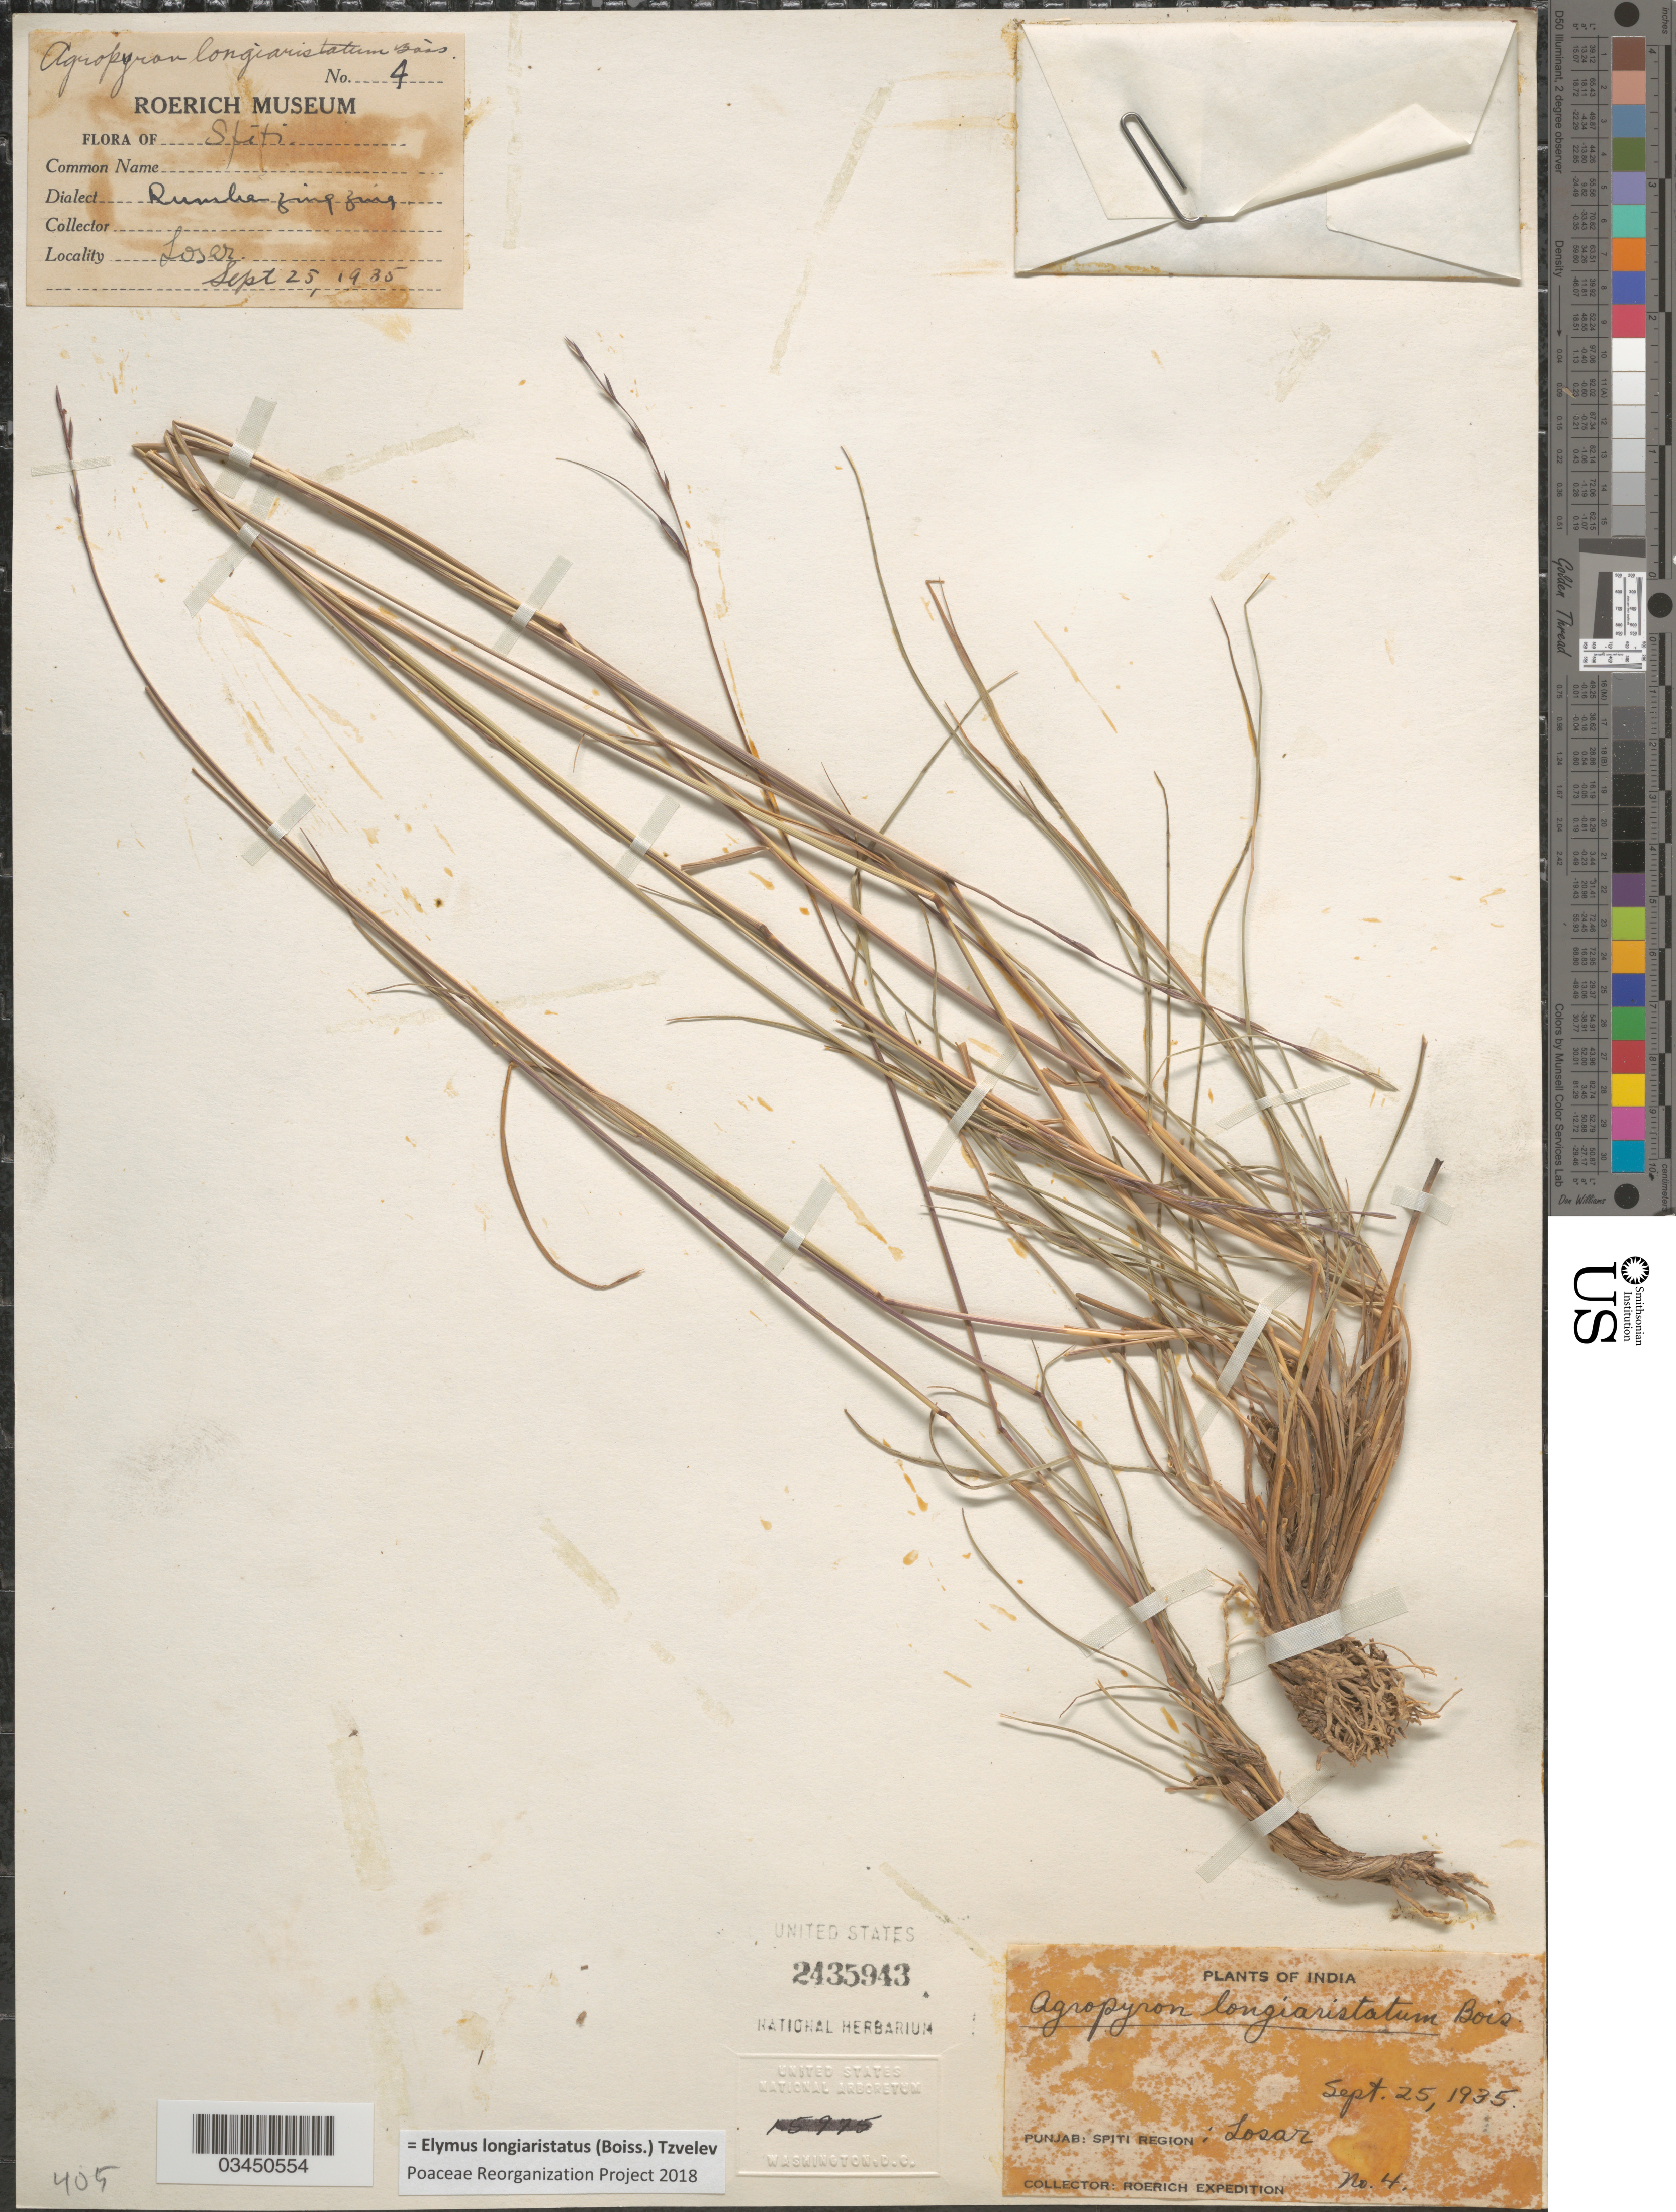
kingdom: Plantae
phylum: Tracheophyta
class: Liliopsida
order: Poales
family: Poaceae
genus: Elymus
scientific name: Elymus longiaristatus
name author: (Boiss.) Tzvelev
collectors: Roerich Expedition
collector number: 4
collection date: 1935-09-25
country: India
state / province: Punjab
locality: Spiti Region: Losar.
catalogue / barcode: US 2435943